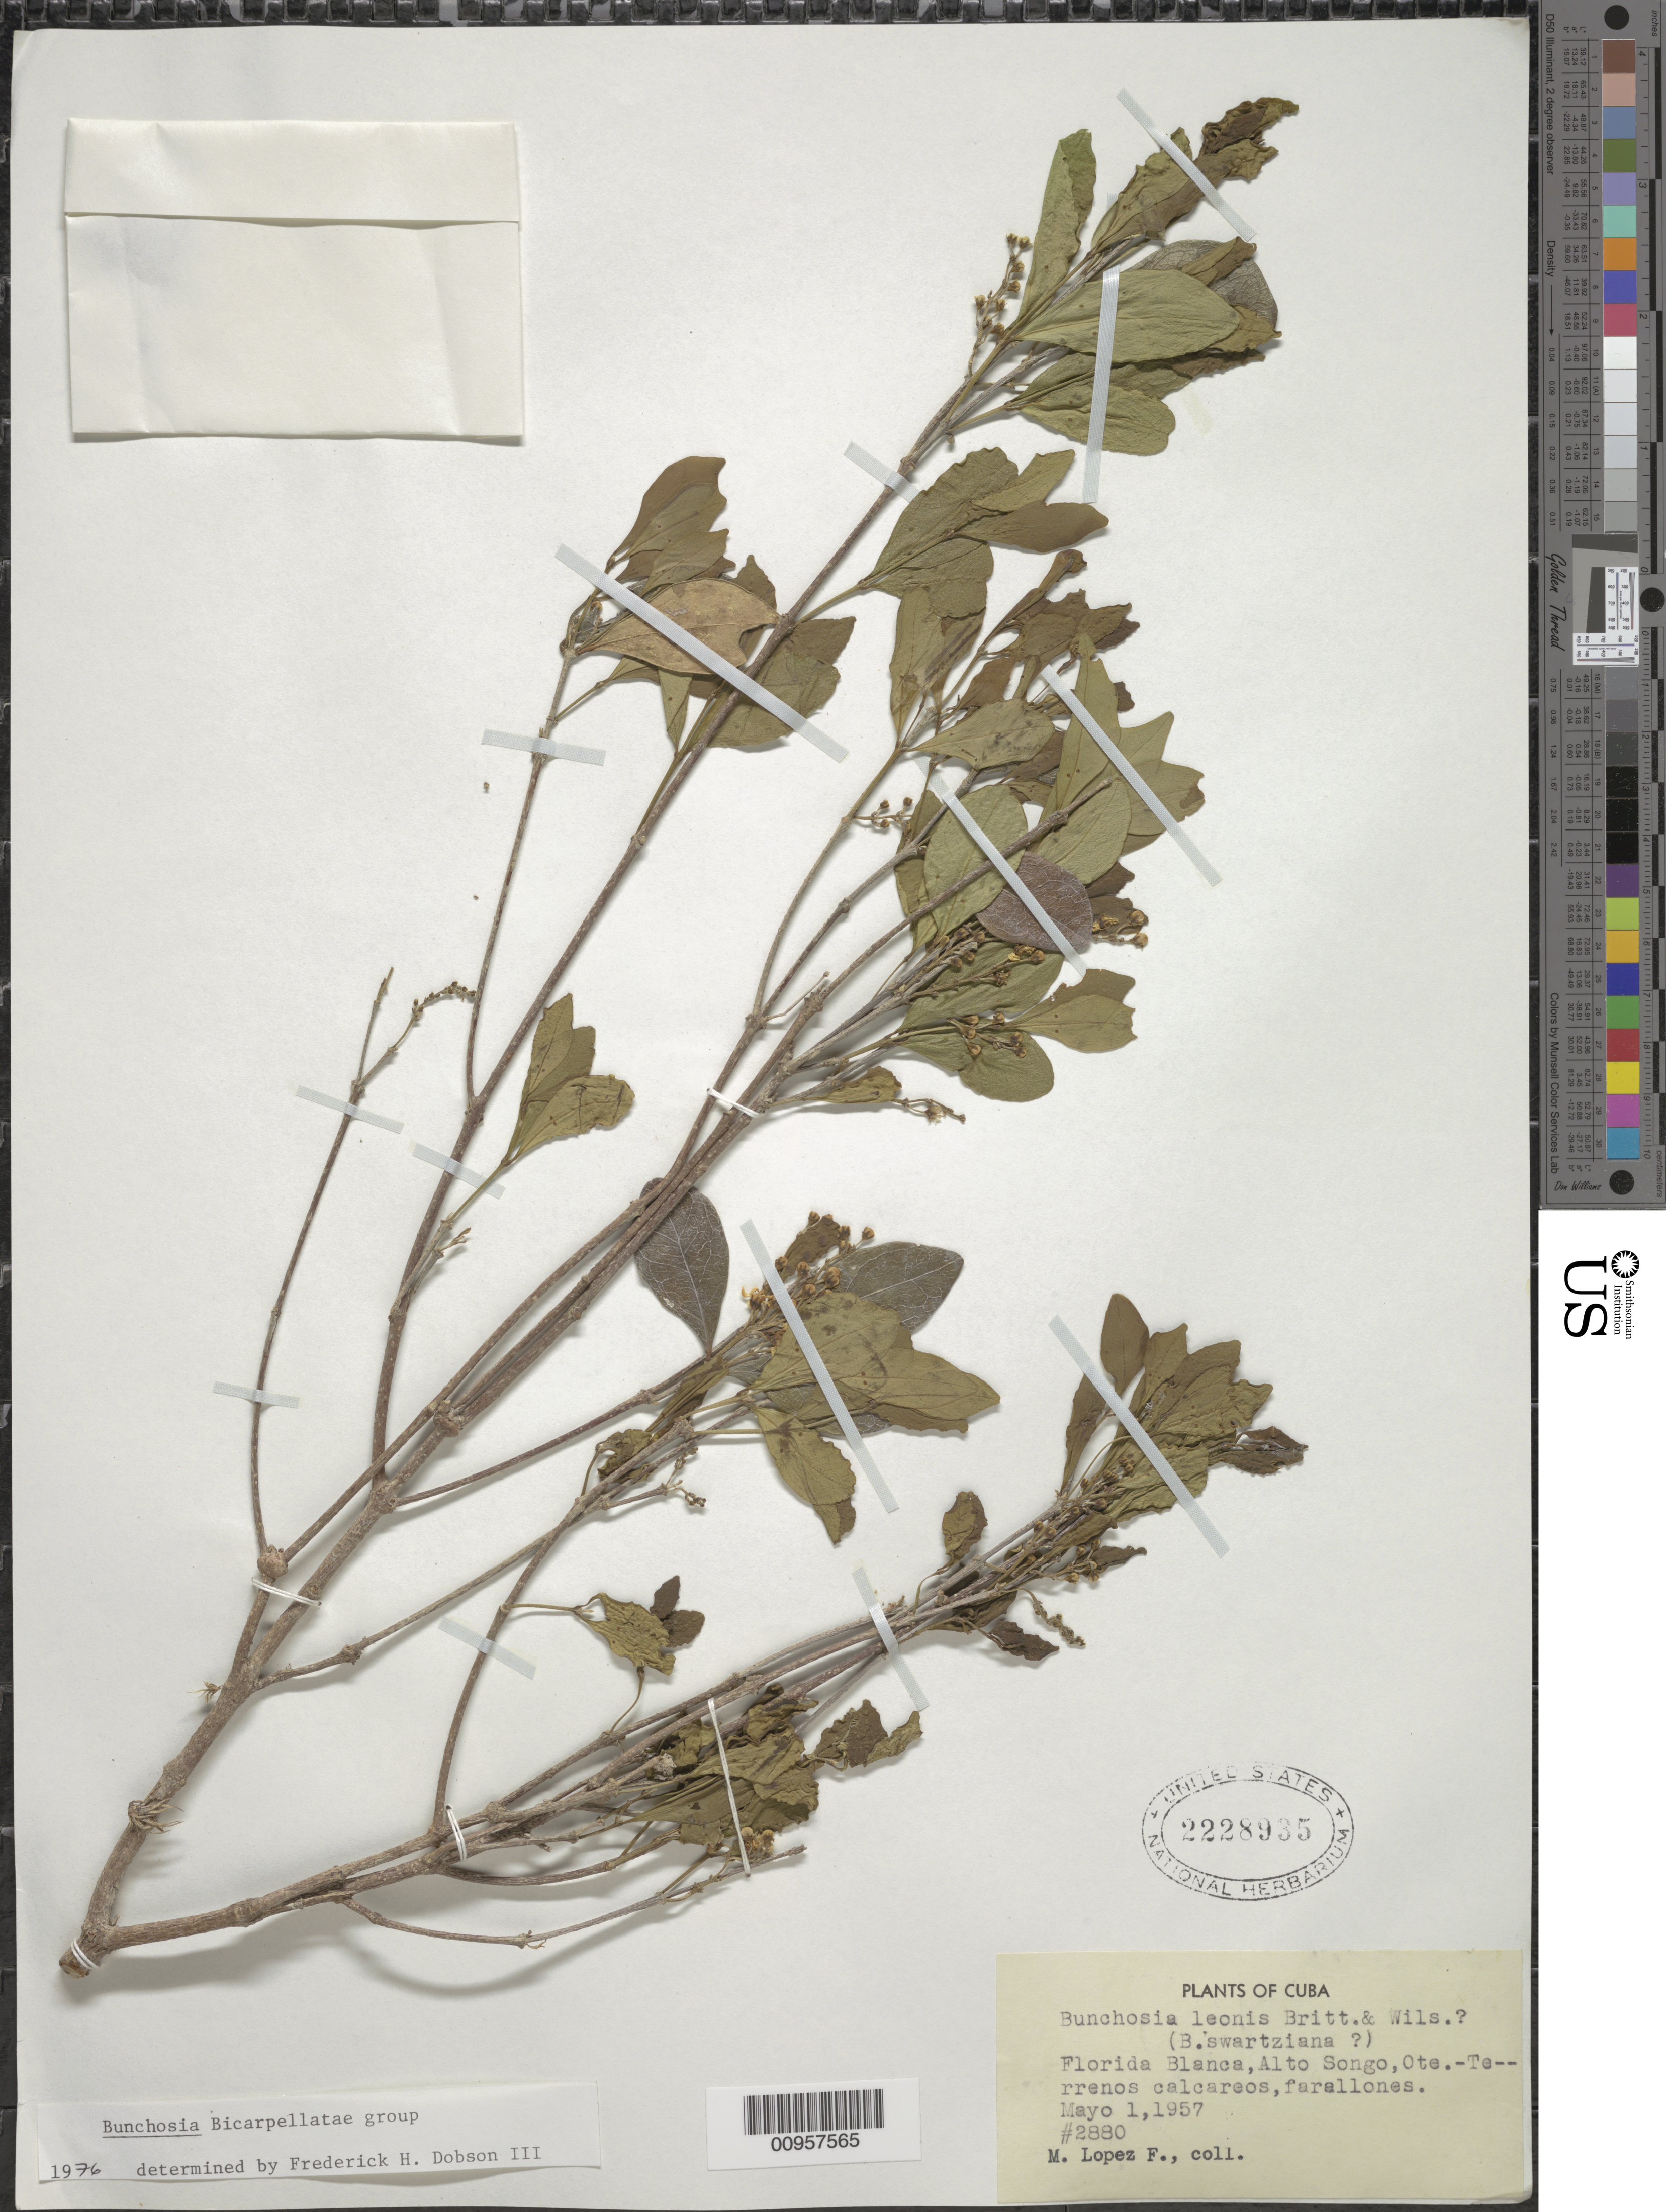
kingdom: Plantae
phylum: Tracheophyta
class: Magnoliopsida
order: Malpighiales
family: Malpighiaceae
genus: Bunchosia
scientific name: Bunchosia leonis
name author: Britton & P. Wilson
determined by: Dobson, F. H., III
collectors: M. López Figueiras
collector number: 2880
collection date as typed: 01 May 1957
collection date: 1957-05-01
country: Cuba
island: Cuba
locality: Florida Blanca, Alto Songo, Ote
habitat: Terrenos calcareos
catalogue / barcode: US 2228935